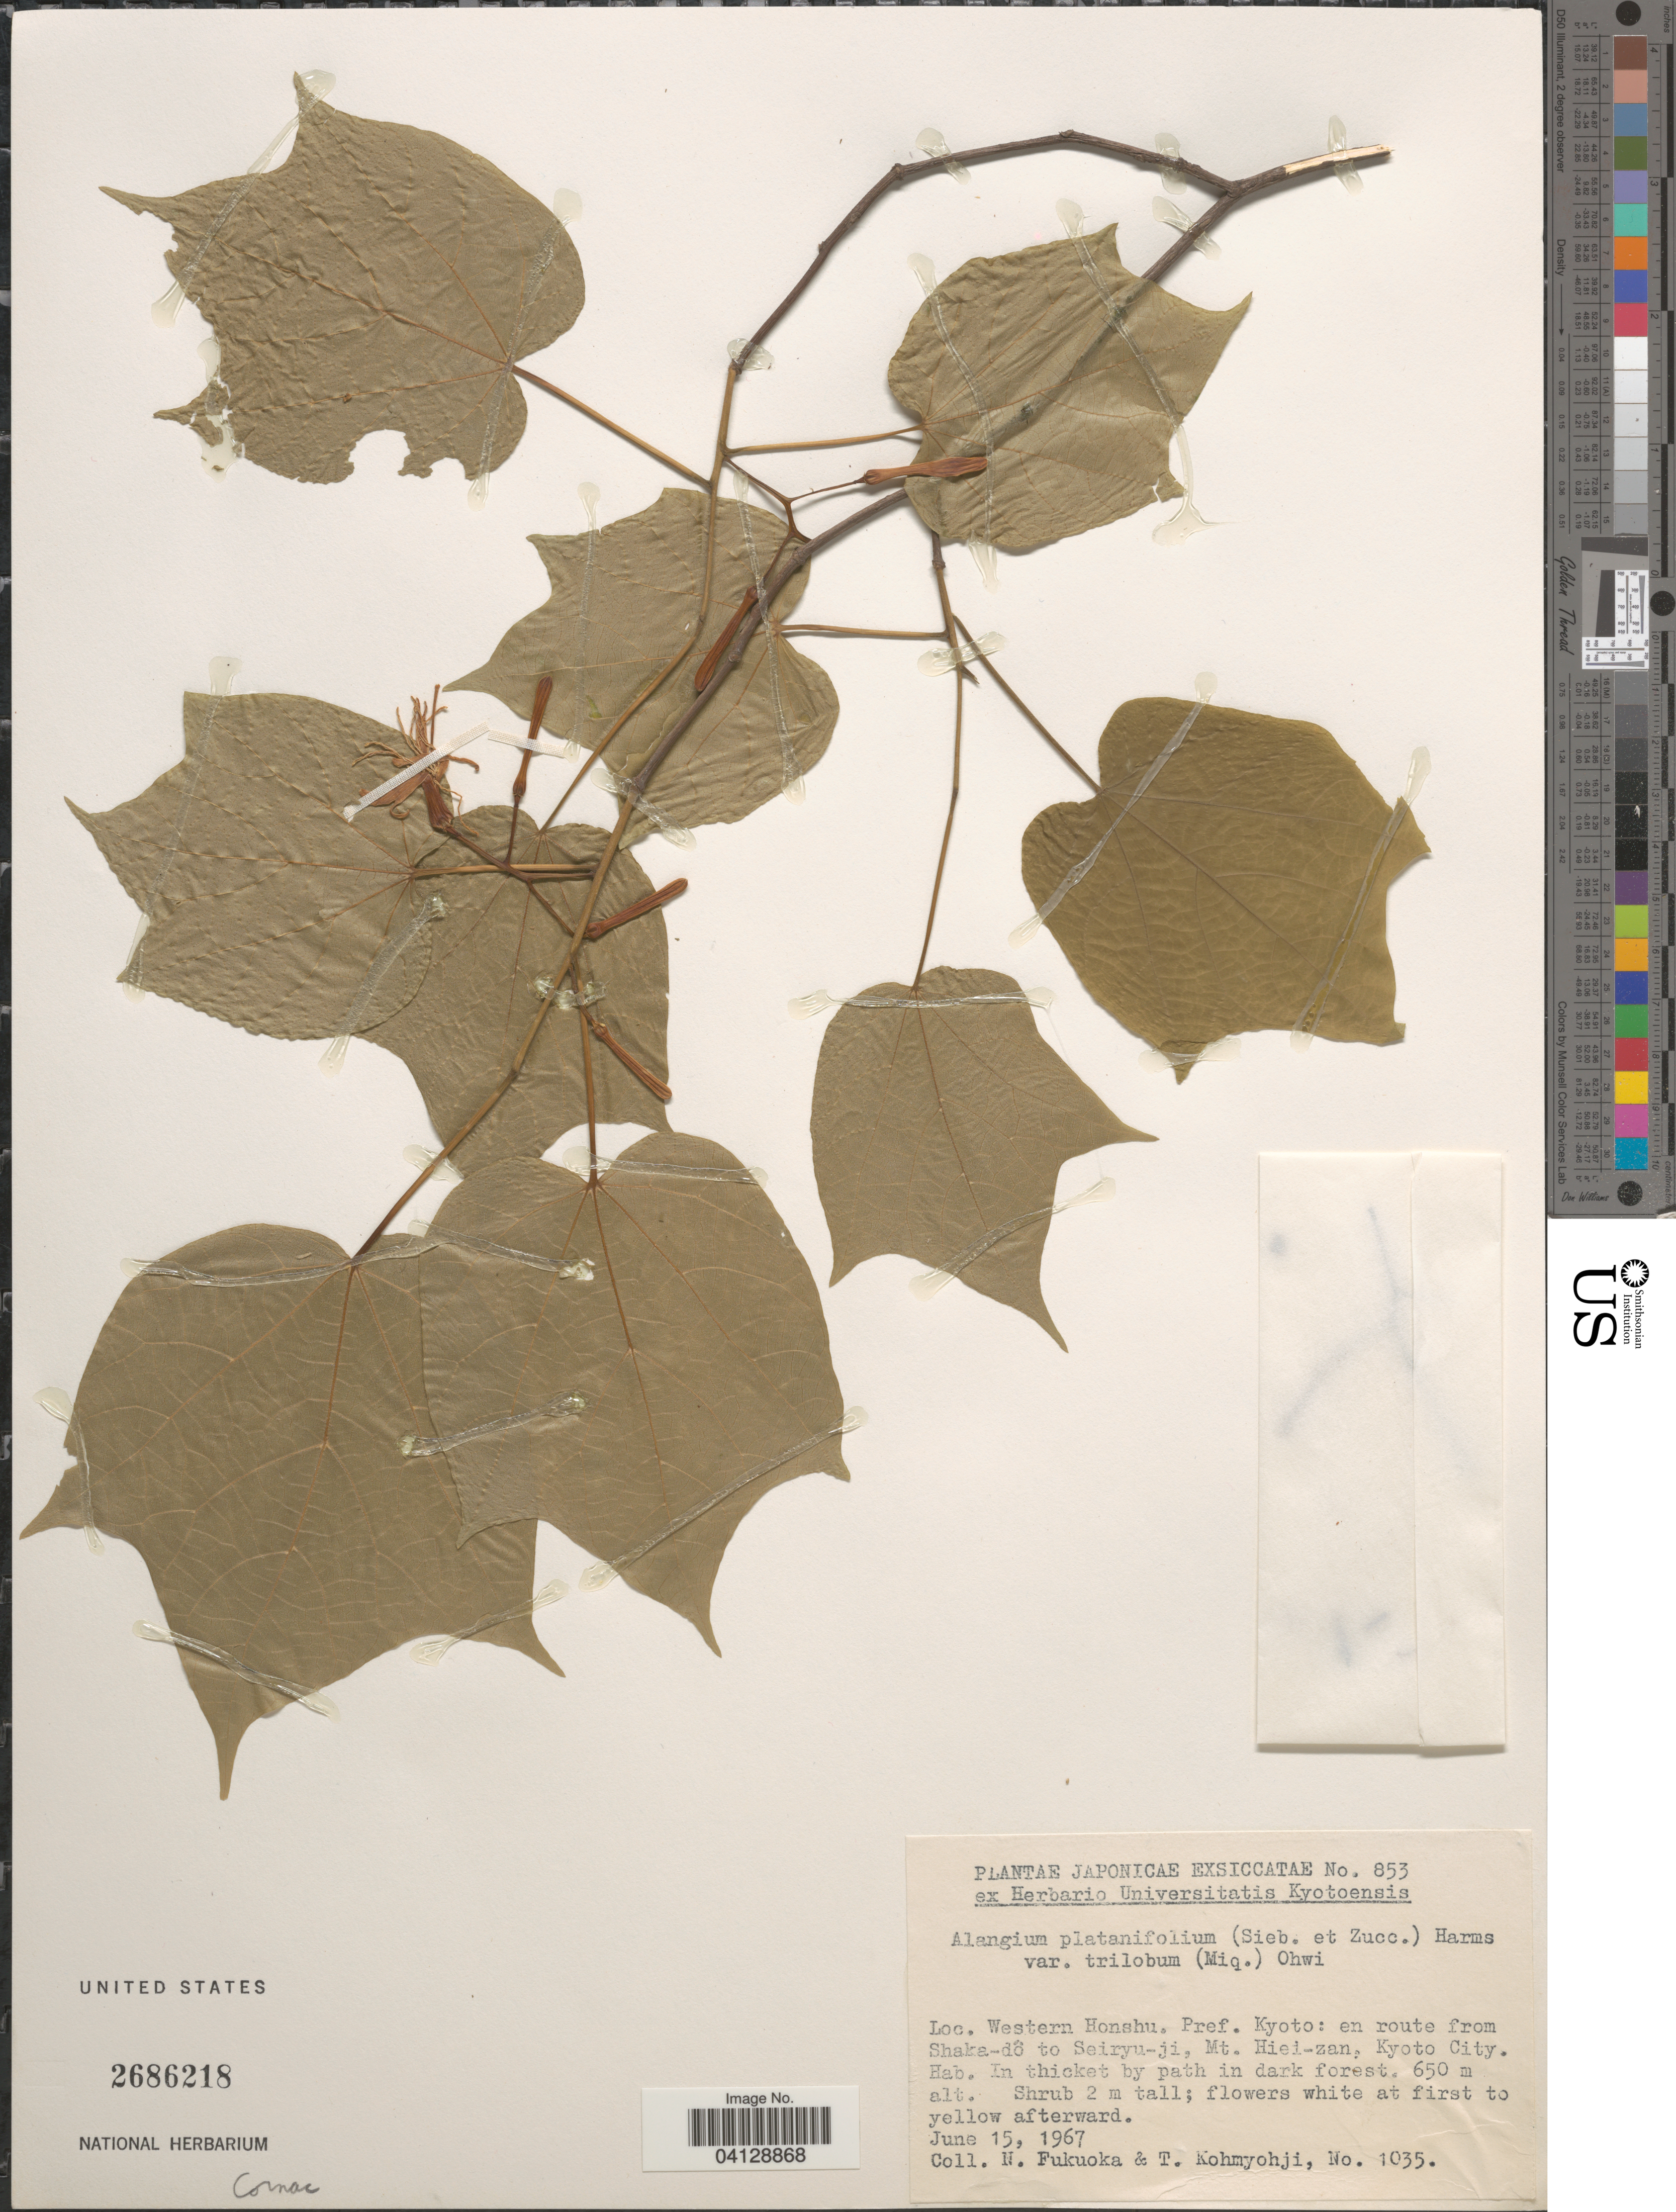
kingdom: Plantae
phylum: Tracheophyta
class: Magnoliopsida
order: Cornales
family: Cornaceae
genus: Alangium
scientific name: Alangium platanifolium var. trilobum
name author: (Miq.) Ohwi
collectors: N. Fukuoka & T. Kohmyohji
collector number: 1035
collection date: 1967-06-15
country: Japan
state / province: Kyoto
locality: Japonicae. Western Honshu. Pref. Kyoto: en route from Shaka-dô to Seiryu-ji, Mt. Hiei-zan, Kyoto City.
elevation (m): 650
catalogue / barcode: US 2686218